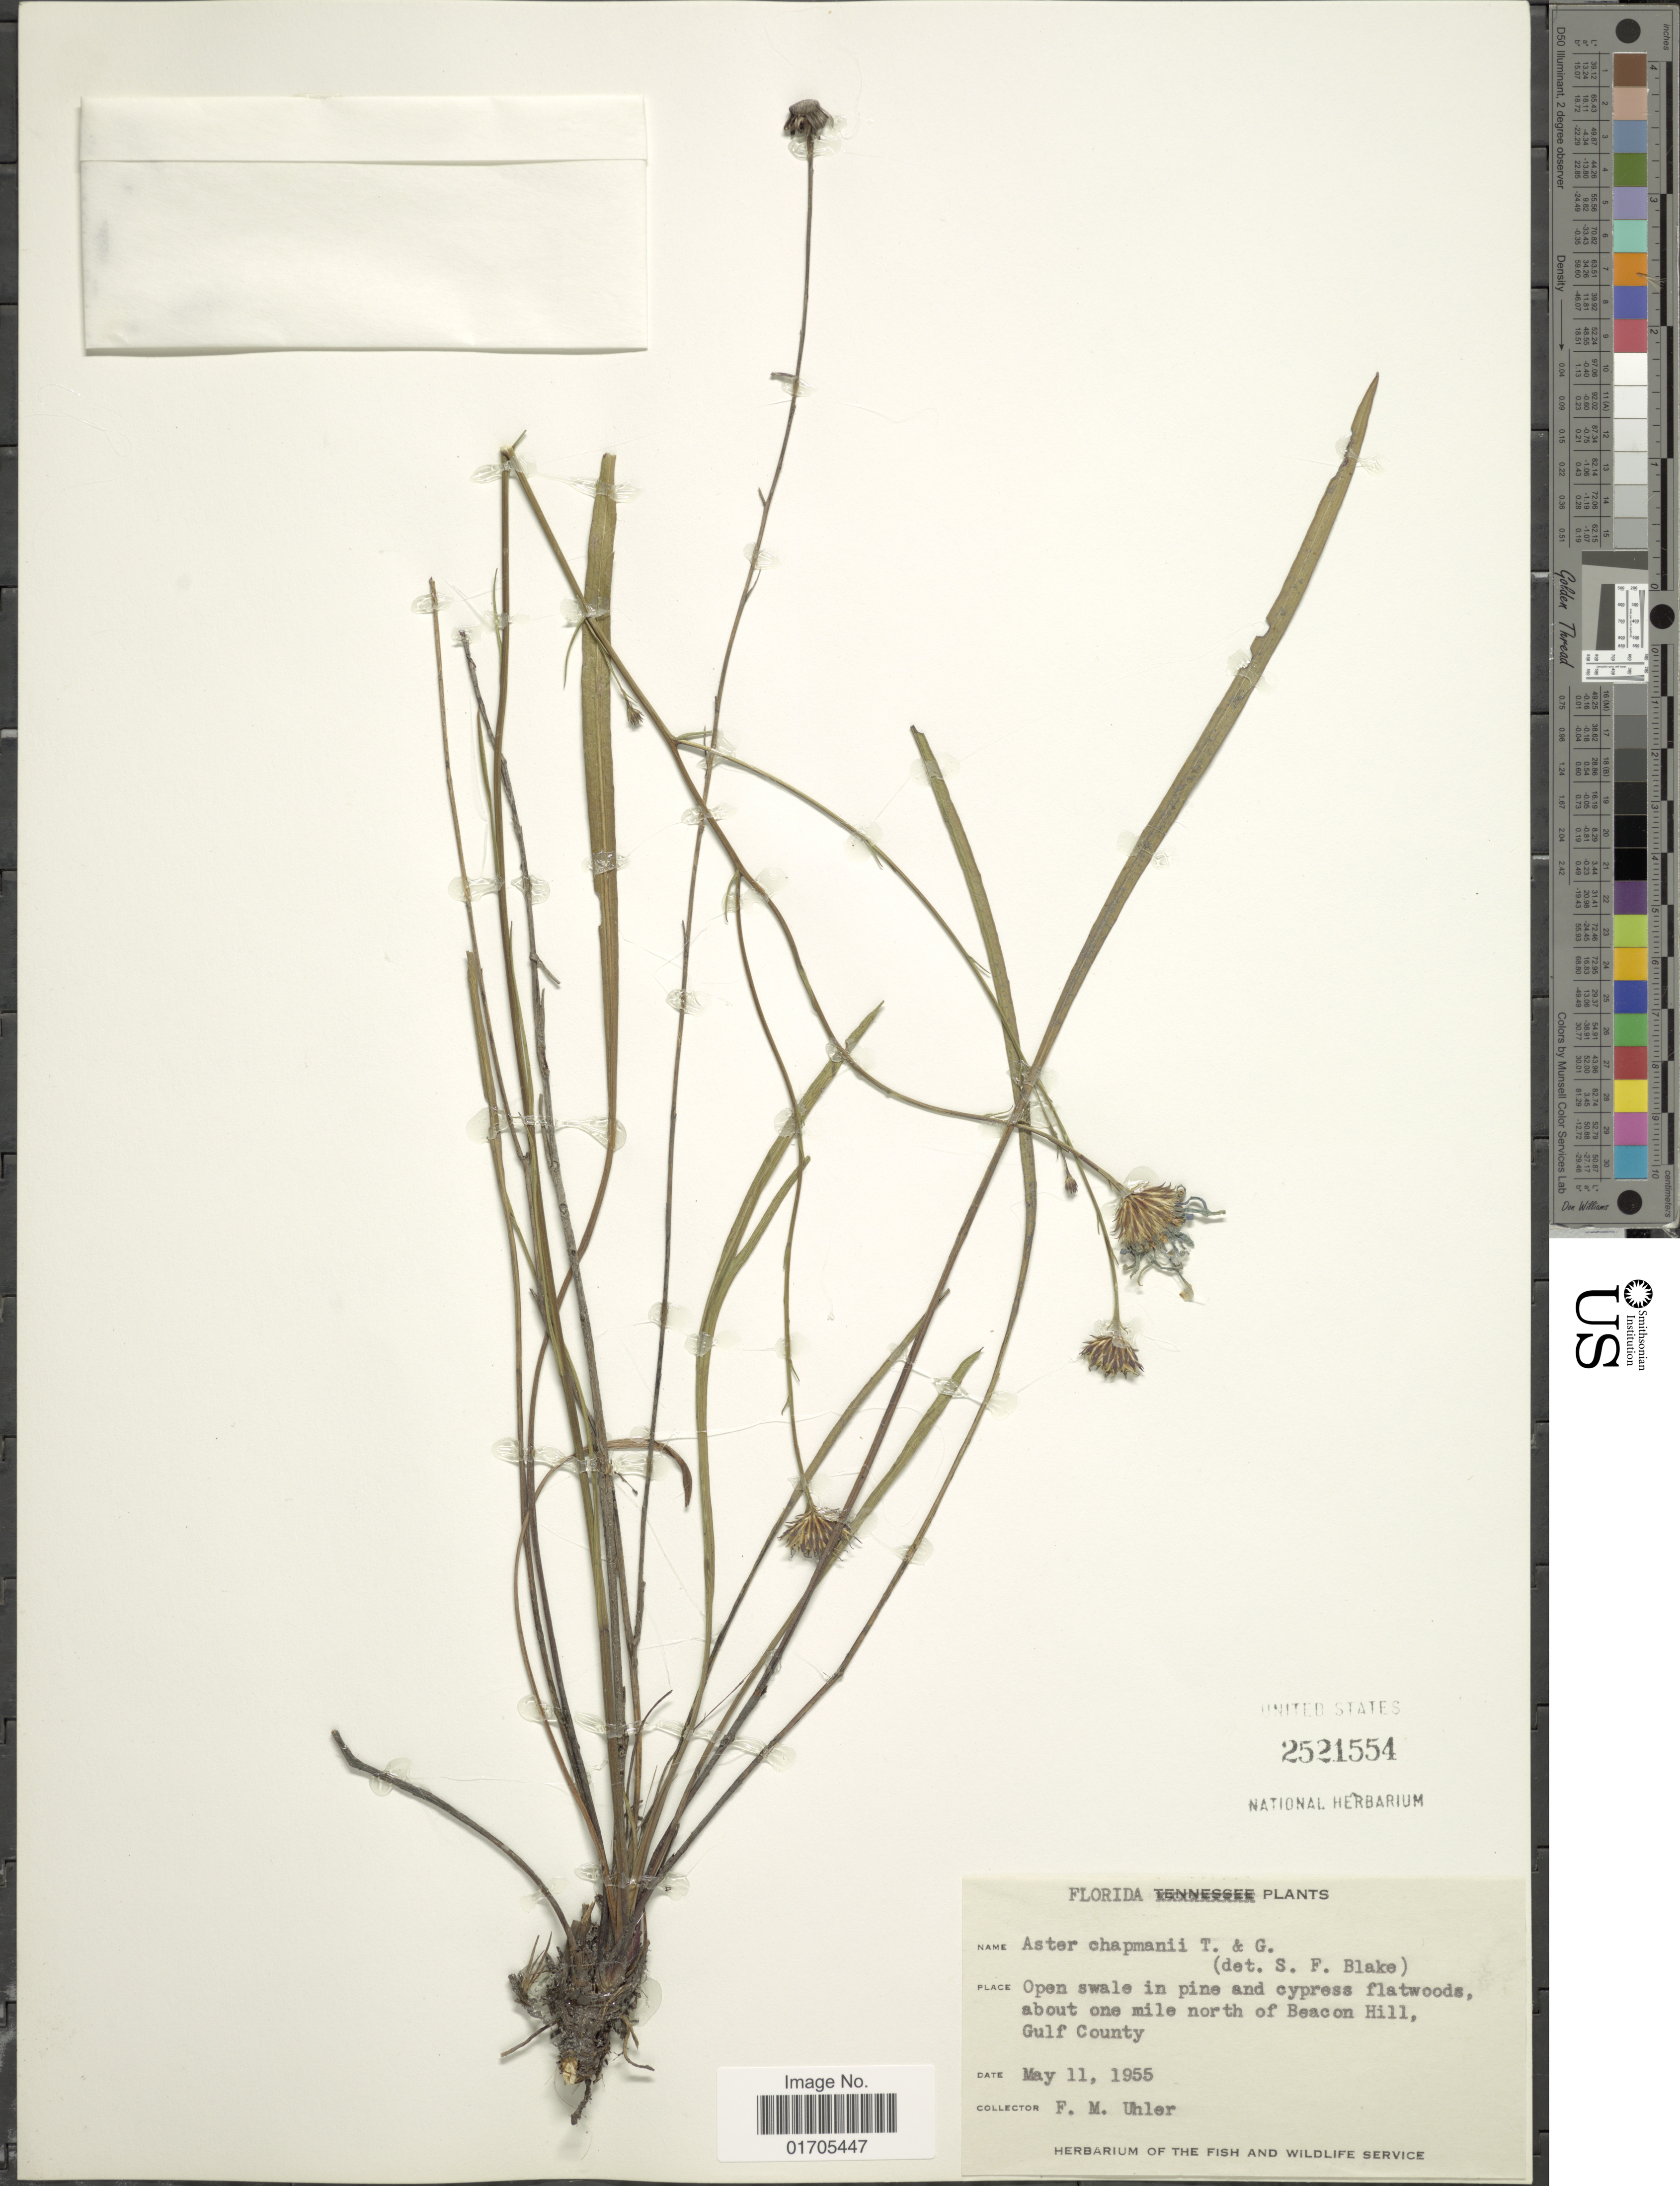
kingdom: Plantae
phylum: Tracheophyta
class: Magnoliopsida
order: Asterales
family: Asteraceae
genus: Eurybia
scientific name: Eurybia chapmanii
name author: (Torr. & A. Gray) G.L. Nesom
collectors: F. M. Uhler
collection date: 1955-05-11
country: United States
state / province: Florida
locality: Florida. Oen swale in pine and cypress flatwoods, about one mile north of Beacon Hill, Gulf County.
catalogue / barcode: US 2521554